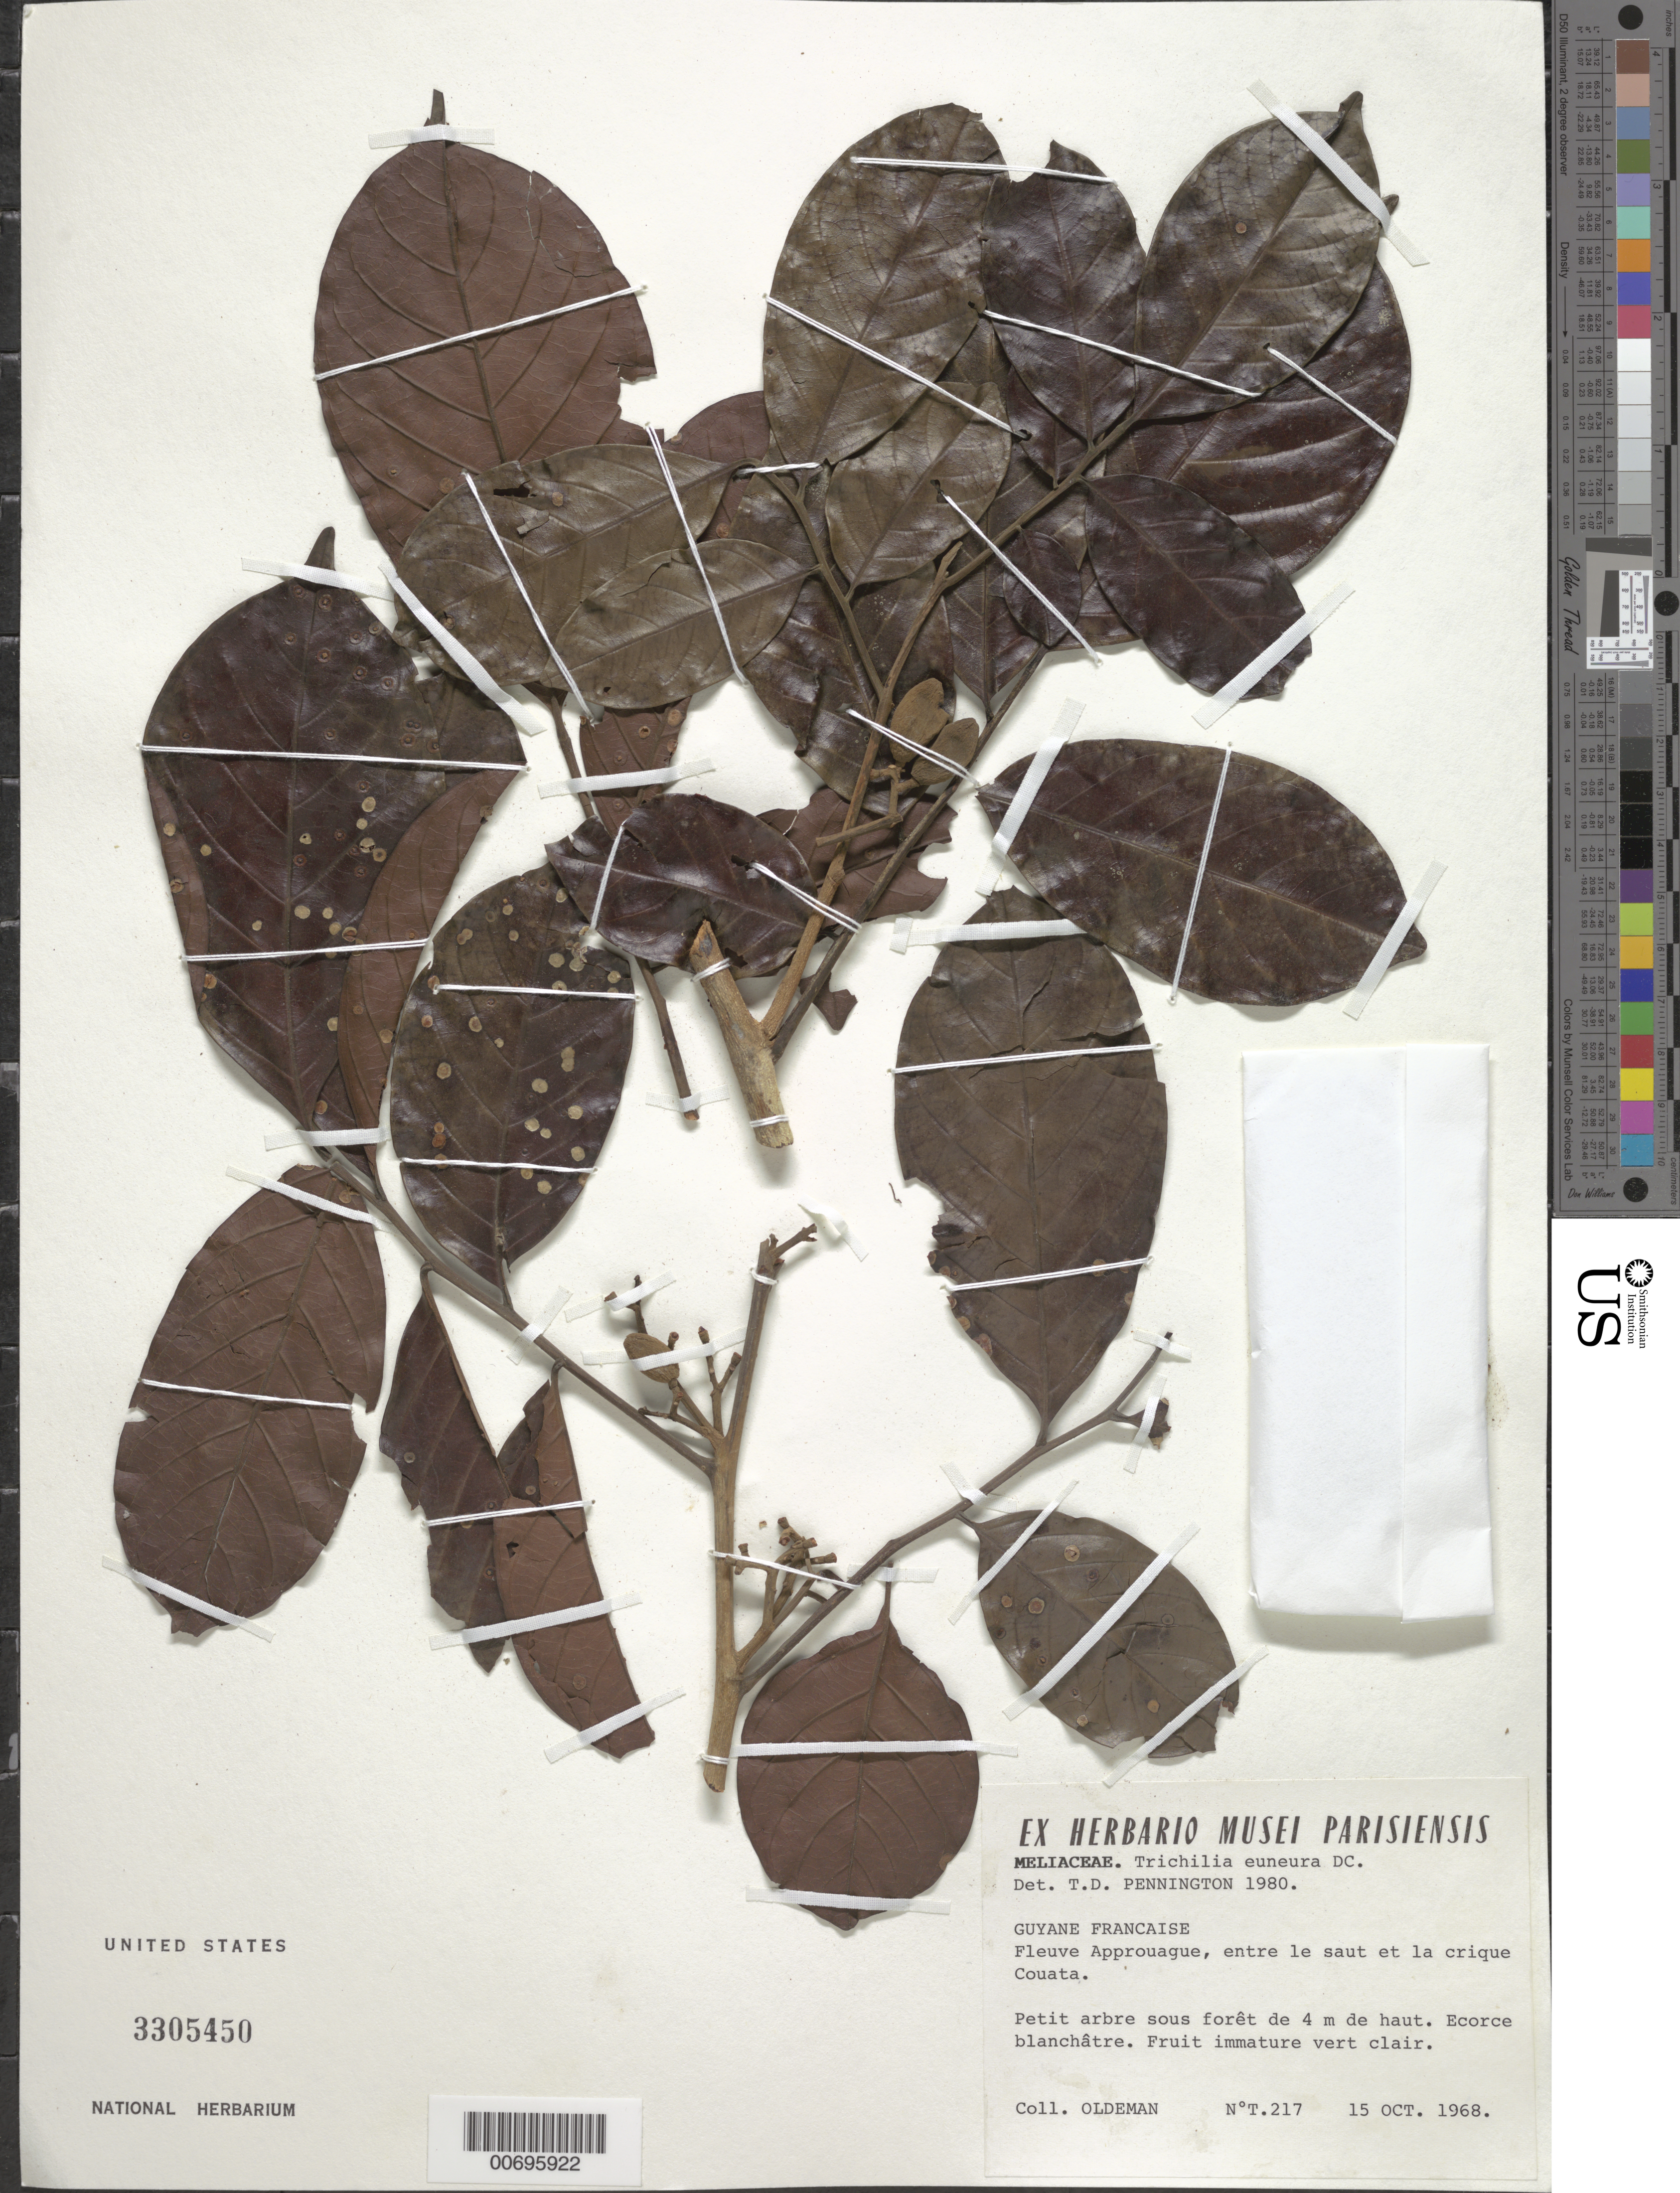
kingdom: Plantae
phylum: Tracheophyta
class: Magnoliopsida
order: Sapindales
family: Meliaceae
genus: Trichilia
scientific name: Trichilia euneura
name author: C. DC.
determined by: Pennington, T. D., (K)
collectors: R. Oldeman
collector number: T 217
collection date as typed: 15-Oct-68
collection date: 1968-10-15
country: French Guiana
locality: Approuague R., entre la crique Couata et le saut Japigny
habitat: Forest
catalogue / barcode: US 3305450